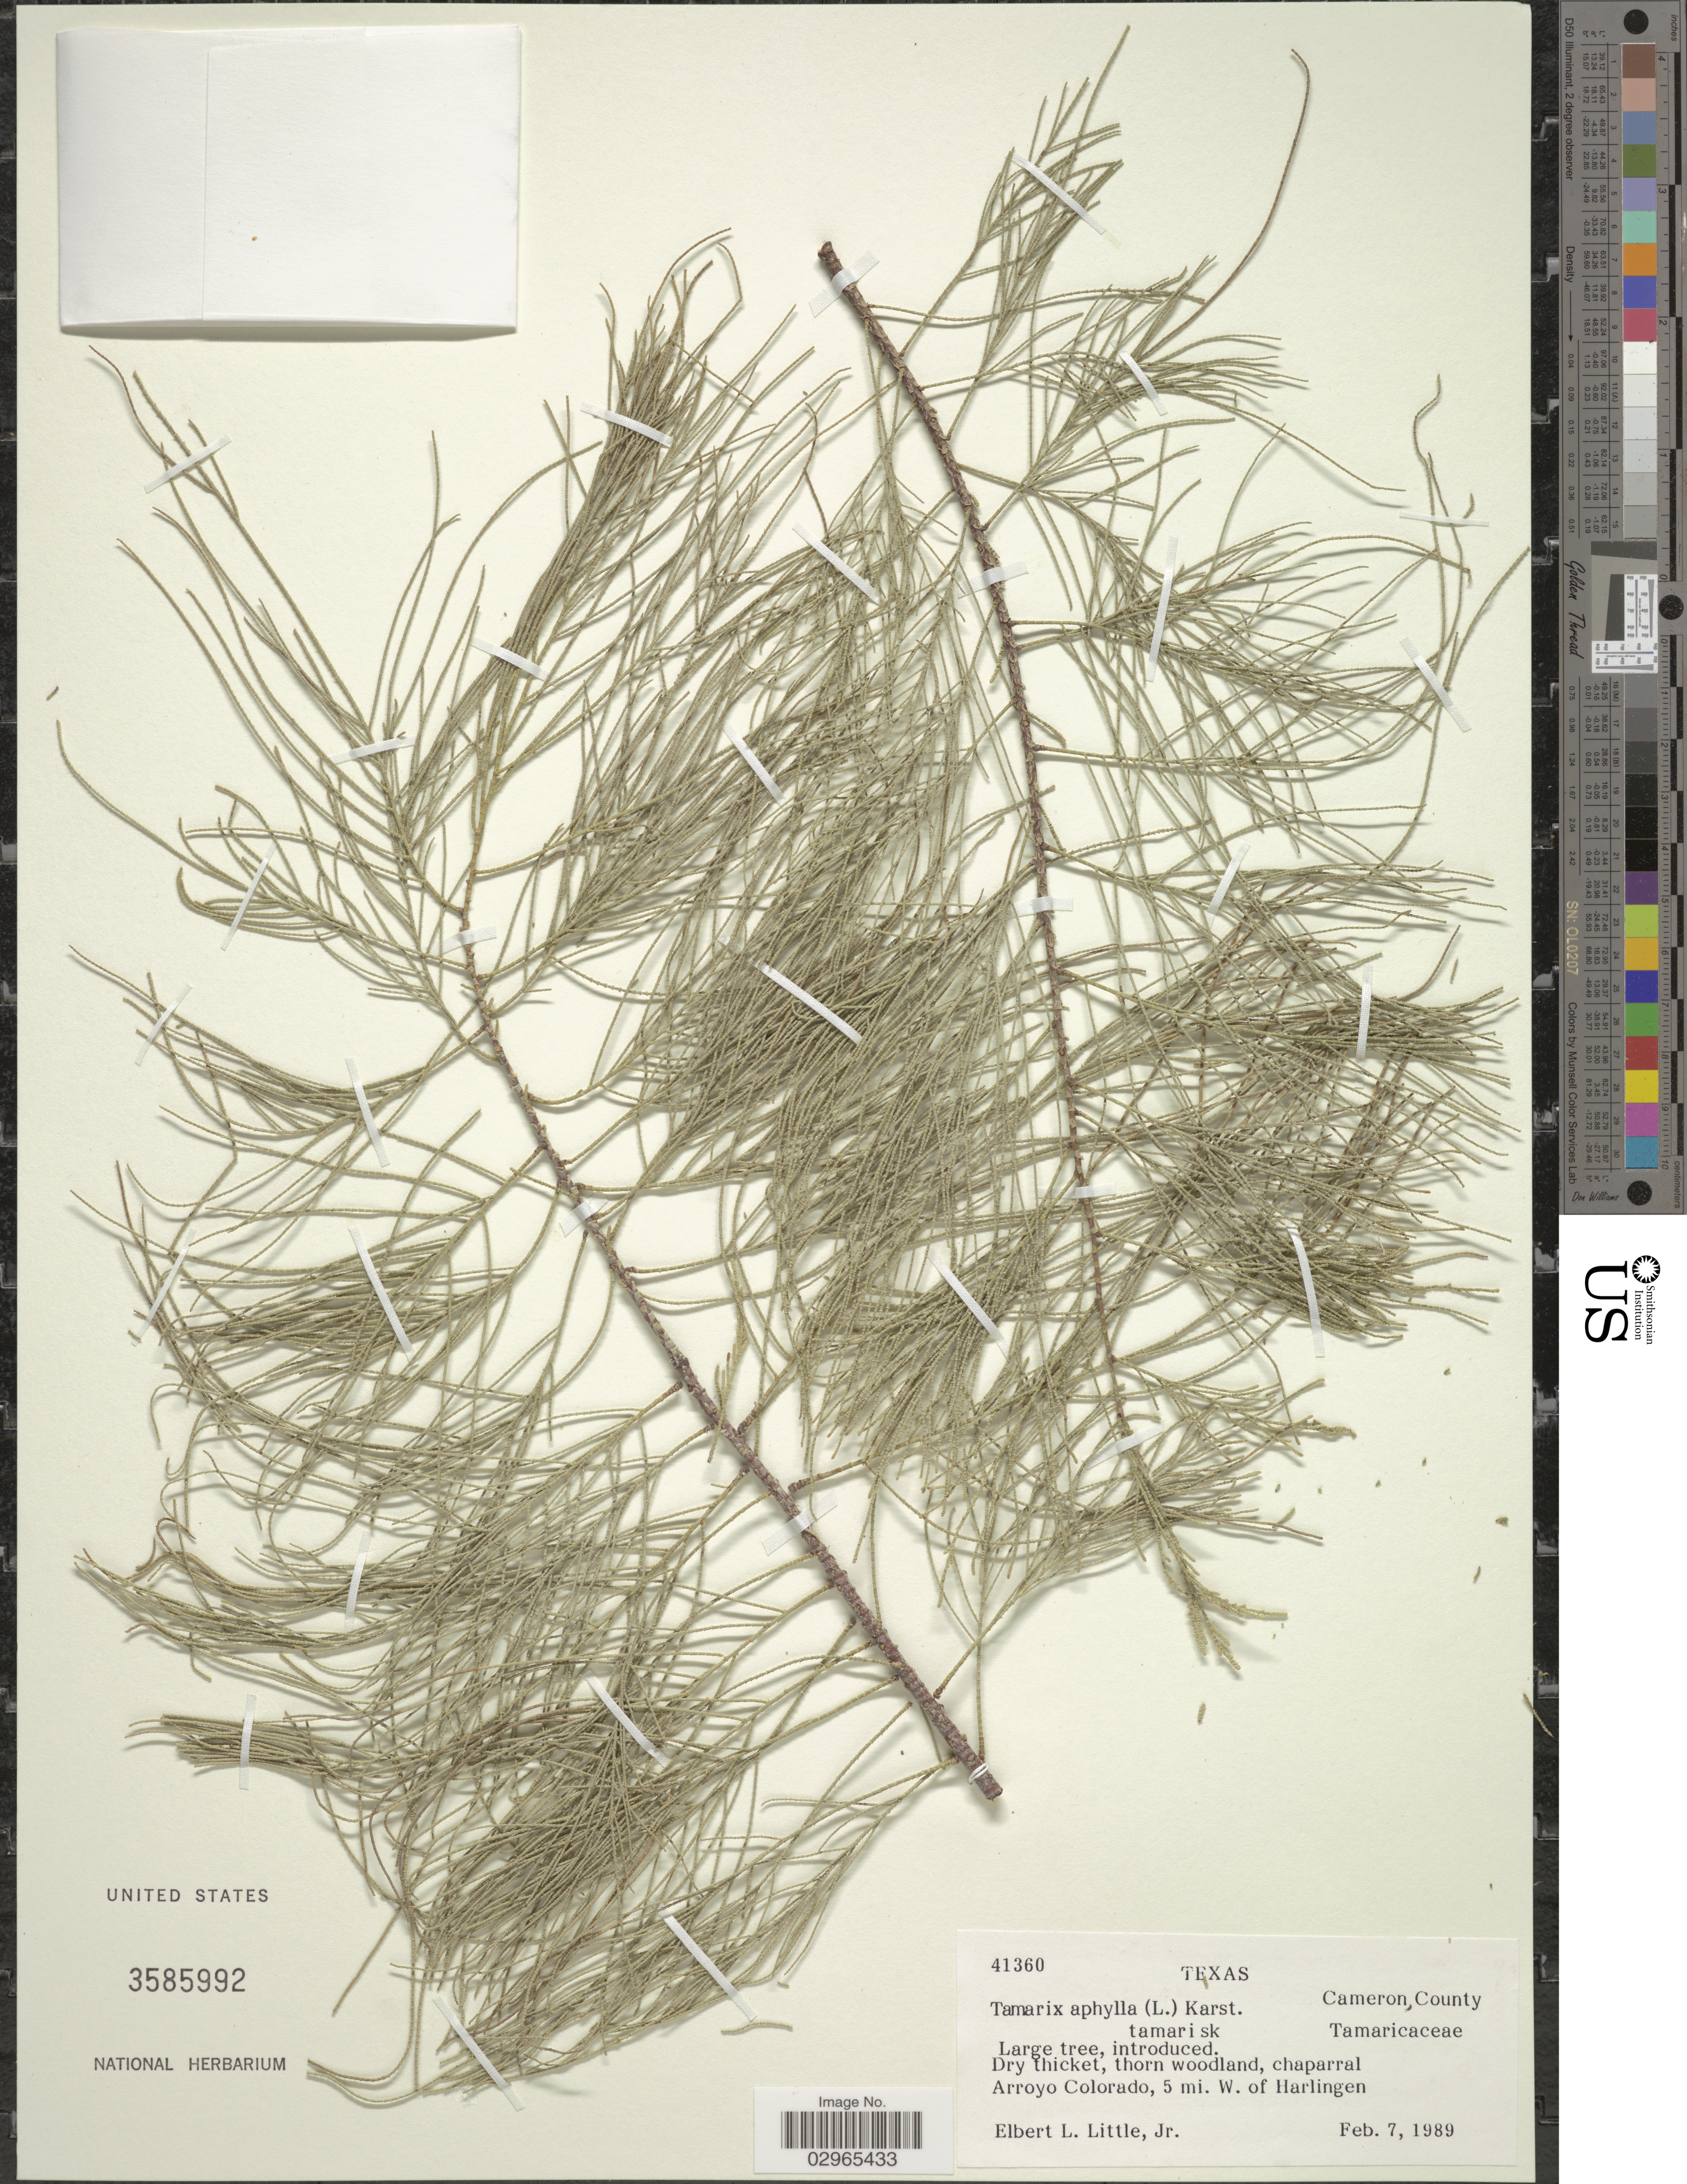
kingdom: Plantae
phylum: Tracheophyta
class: Magnoliopsida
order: Caryophyllales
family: Tamaricaceae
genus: Tamarix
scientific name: Tamarix aphylla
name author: (L.) H. Karst.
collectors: E. L. Little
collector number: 41360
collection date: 1989-02-07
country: United States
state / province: Texas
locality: Cameron County. Arroyo Colorado, 5 mi. W. of Harlingen.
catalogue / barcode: US 3585992